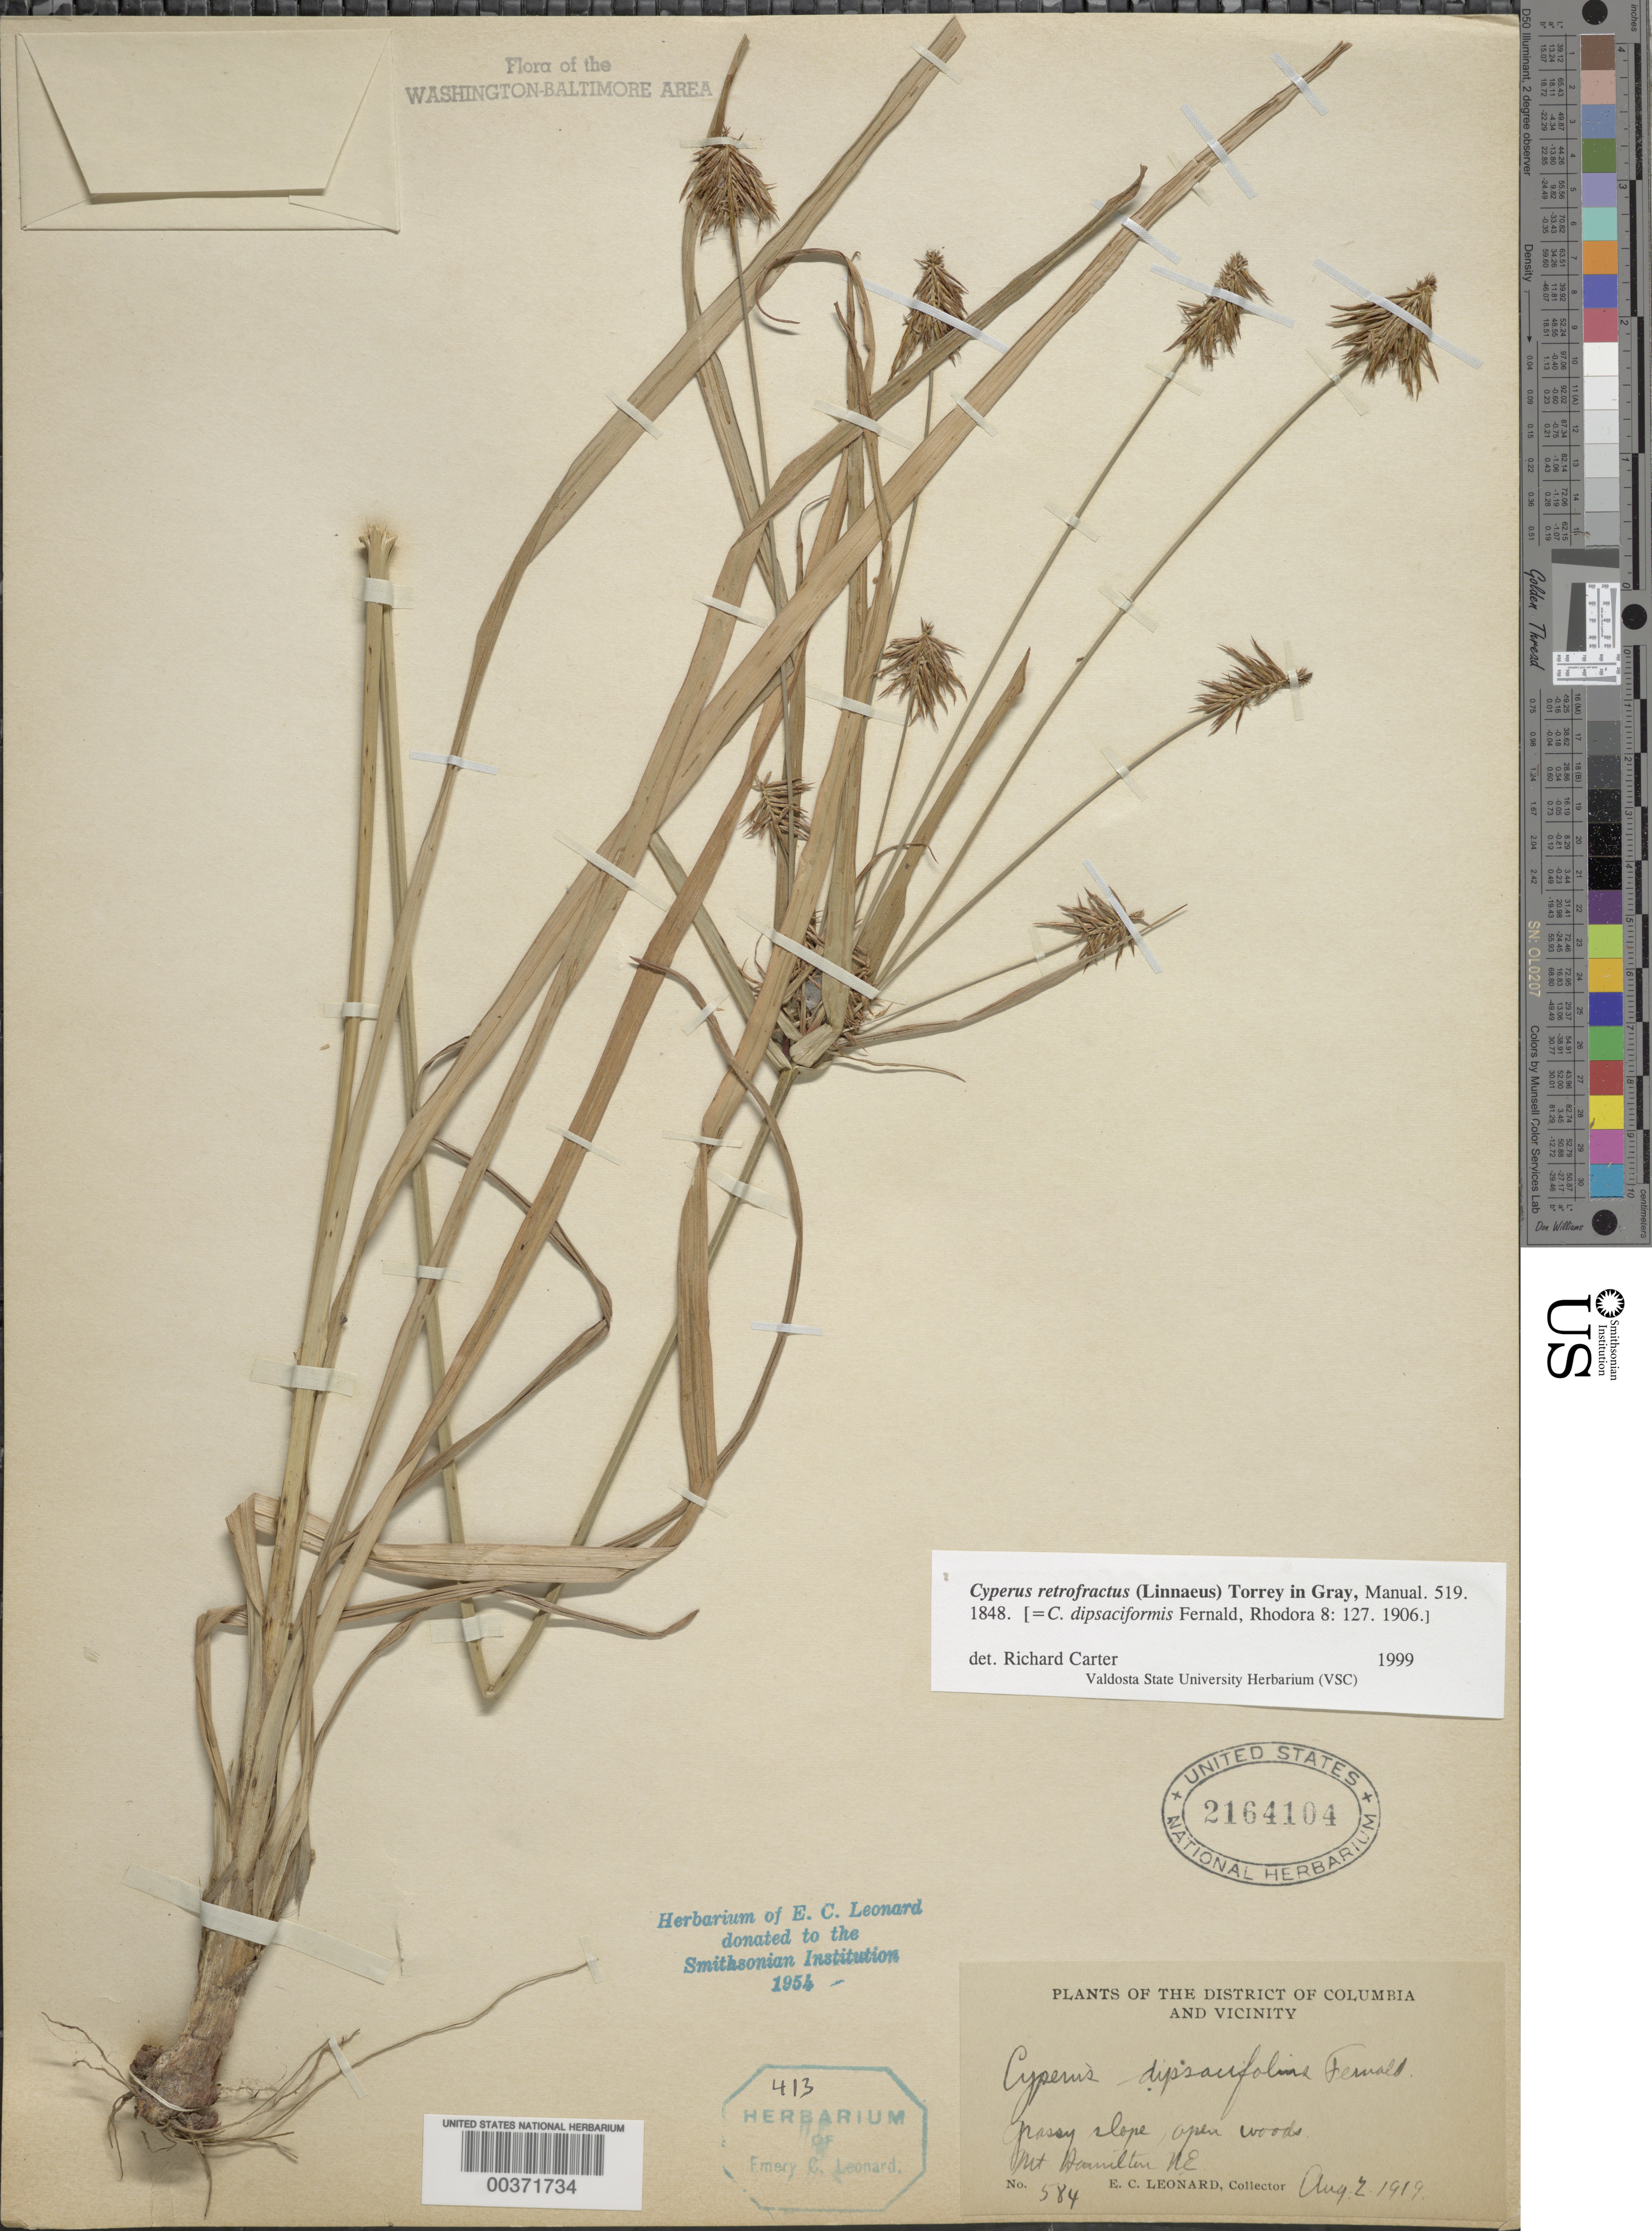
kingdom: Plantae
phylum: Tracheophyta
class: Liliopsida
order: Poales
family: Cyperaceae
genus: Cyperus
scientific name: Cyperus retrofractus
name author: (L.) Torr.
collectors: E. C. Leonard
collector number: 584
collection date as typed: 02 Aug 1919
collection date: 1919-08-02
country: United States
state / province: District of Columbia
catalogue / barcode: US 2164104